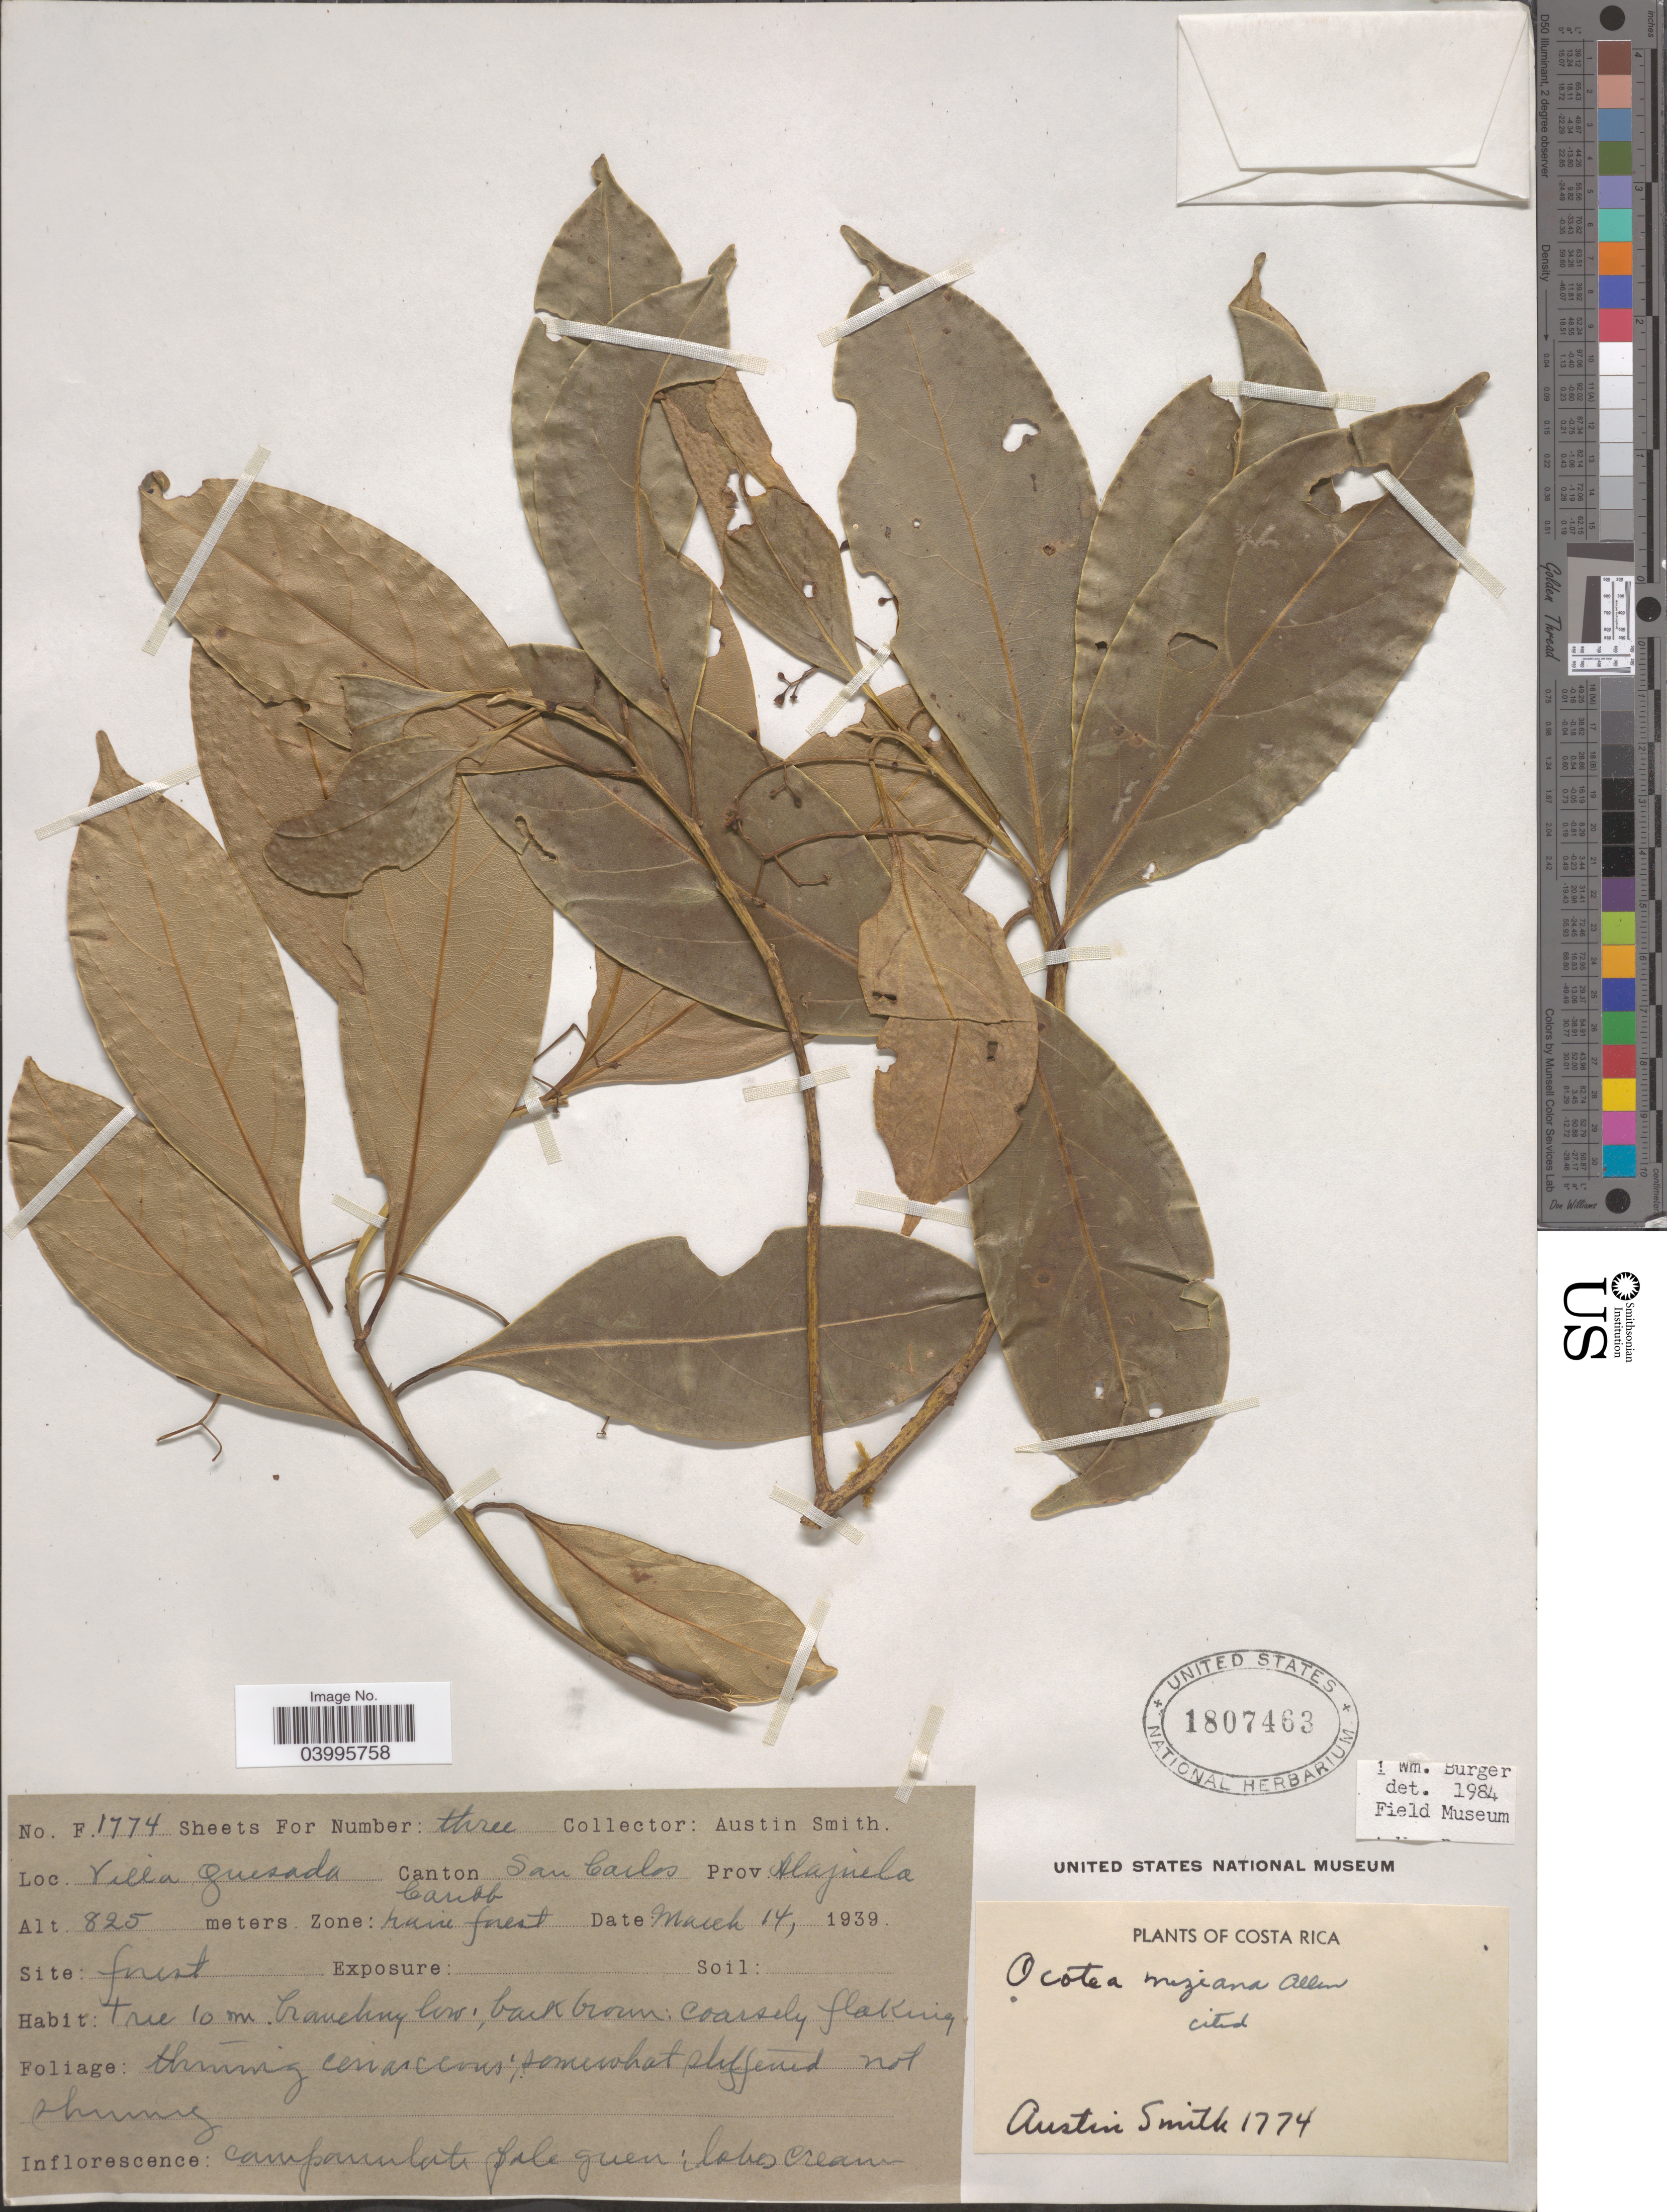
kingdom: Plantae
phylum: Tracheophyta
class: Magnoliopsida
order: Laurales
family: Lauraceae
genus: Ocotea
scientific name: Ocotea meziana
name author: C.K. Allen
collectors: Aust P. Smith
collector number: F1774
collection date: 1939-03-14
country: Costa Rica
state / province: Alajuela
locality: Villa Quesada. Canton San Carlos. Zone: Caribb rain forest.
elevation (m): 825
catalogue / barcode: US 1807463